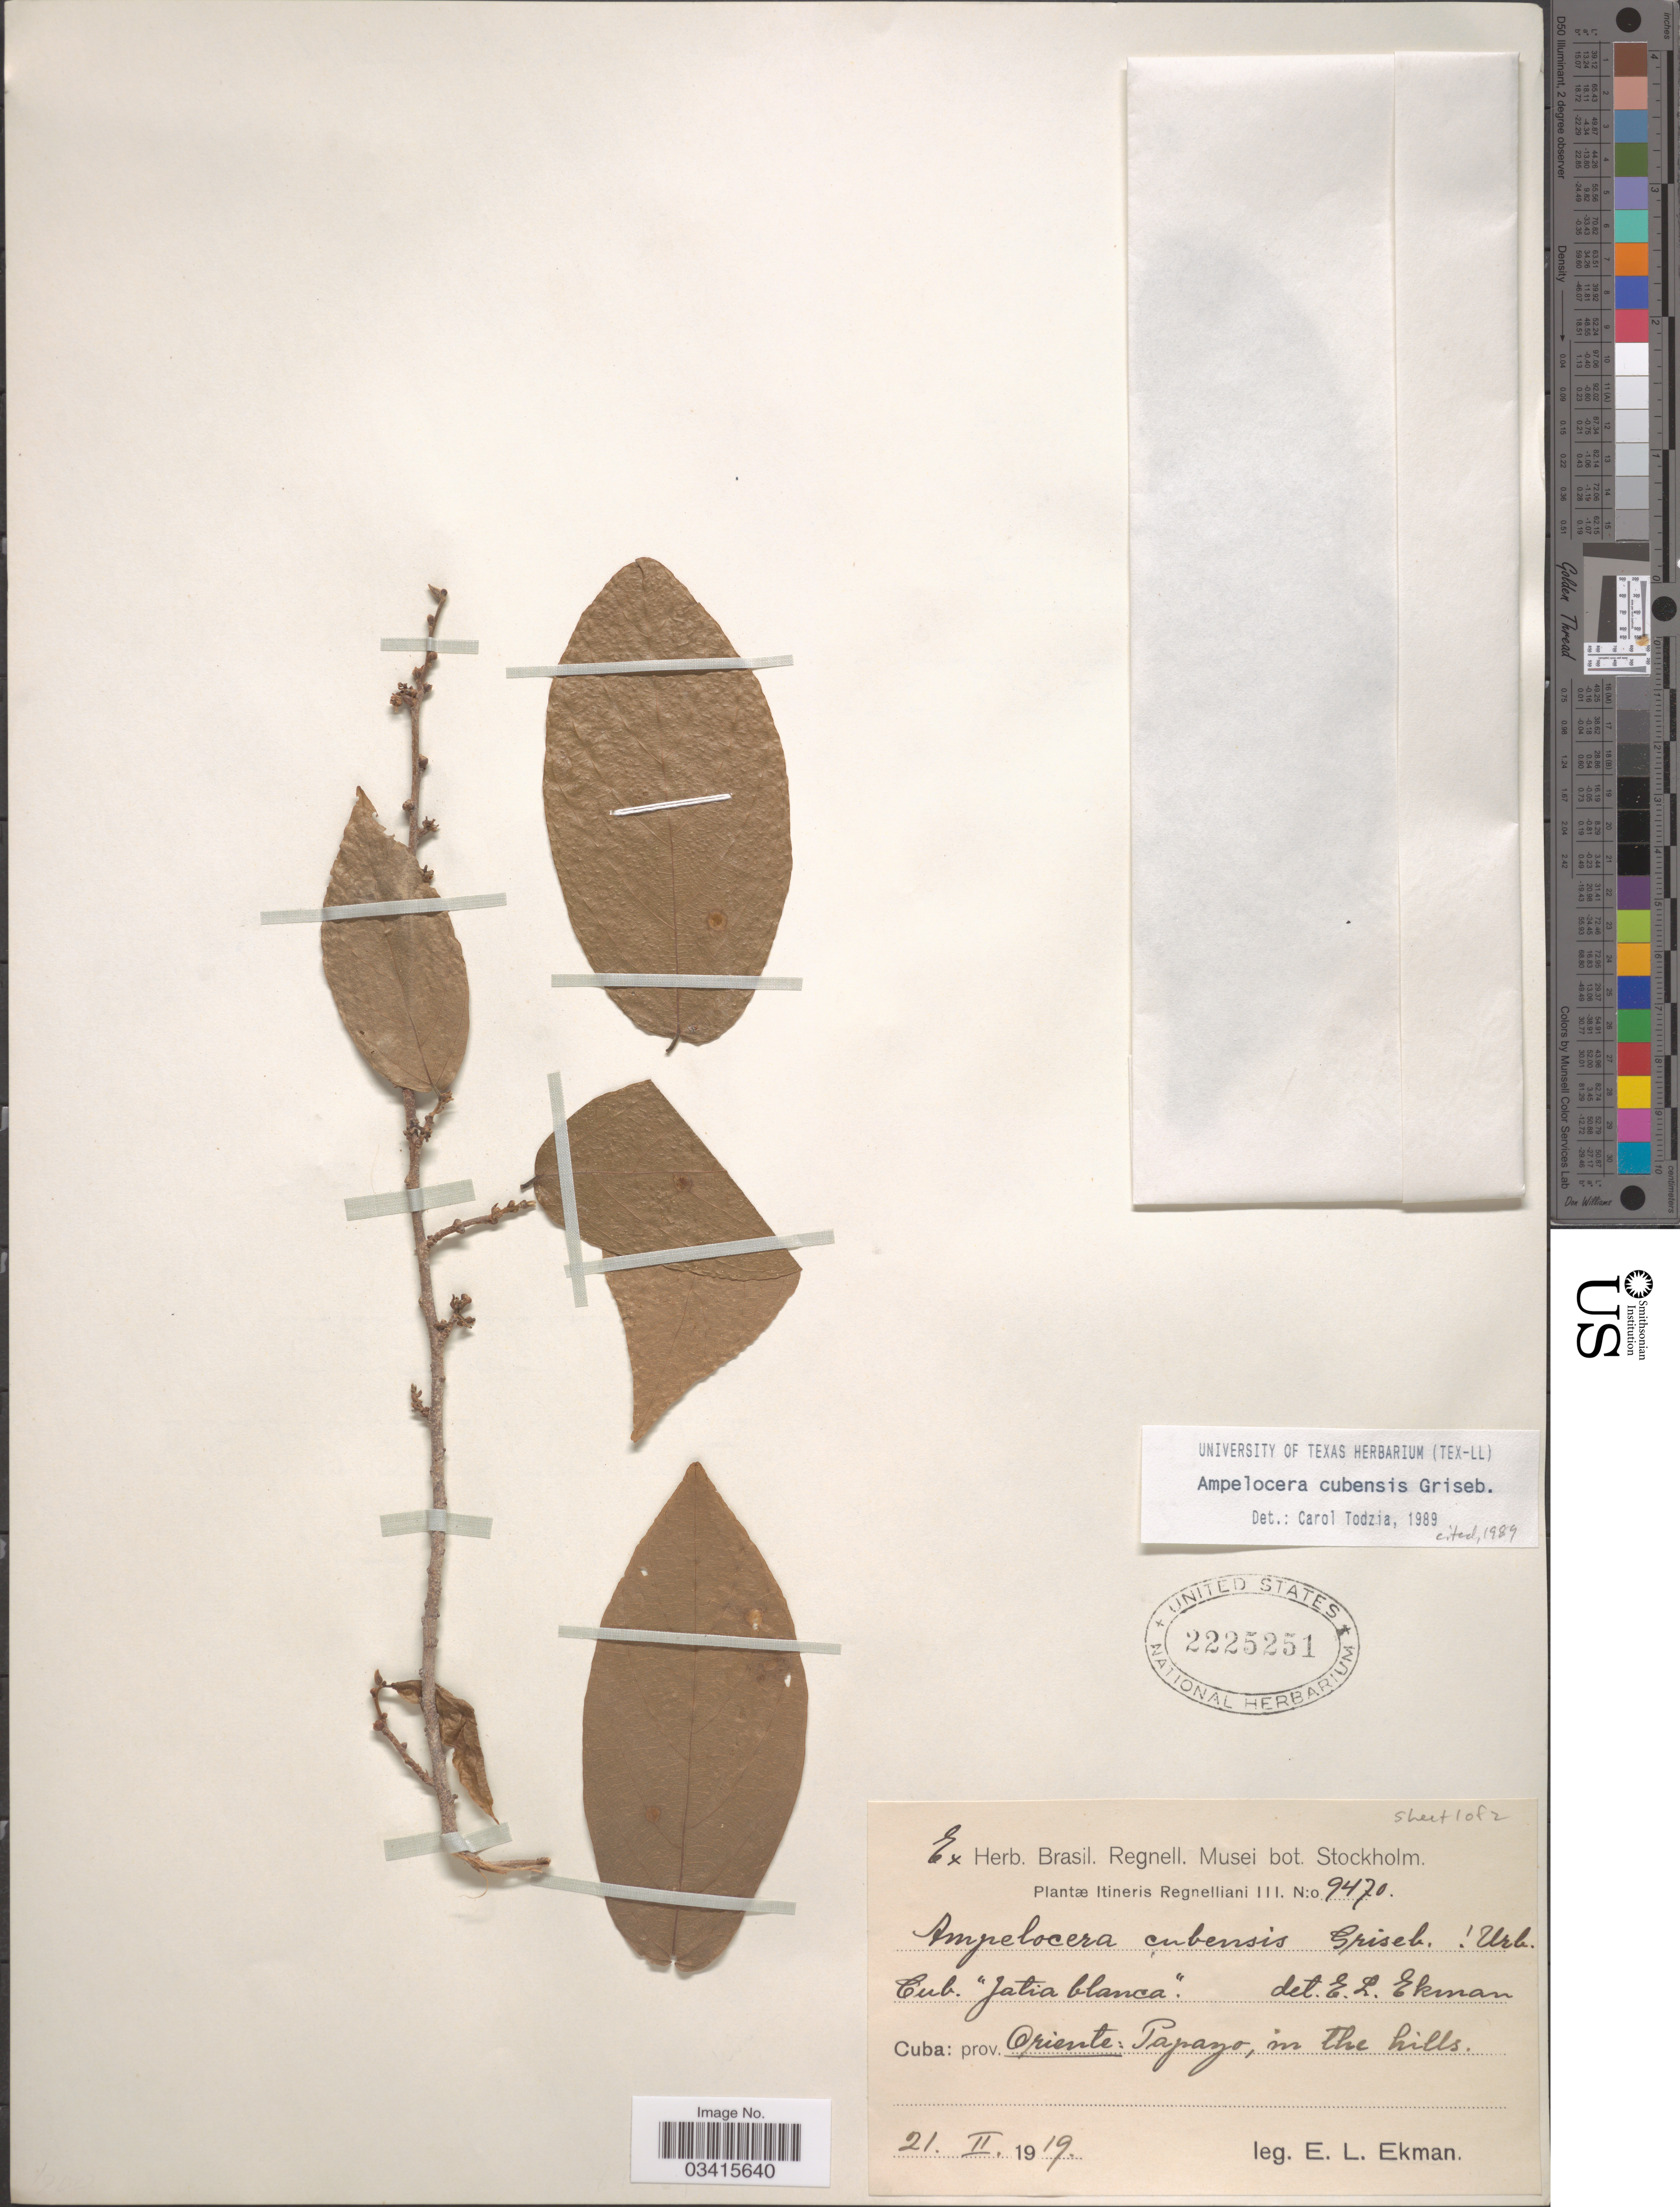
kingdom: Plantae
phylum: Tracheophyta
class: Magnoliopsida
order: Rosales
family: Cannabaceae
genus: Ampelocera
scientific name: Ampelocera cubensis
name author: Griseb.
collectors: E. L. Ekman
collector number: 9470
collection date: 1919-02-21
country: Cuba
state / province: Oriente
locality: Papayo, in the hills.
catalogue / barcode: US 2225251